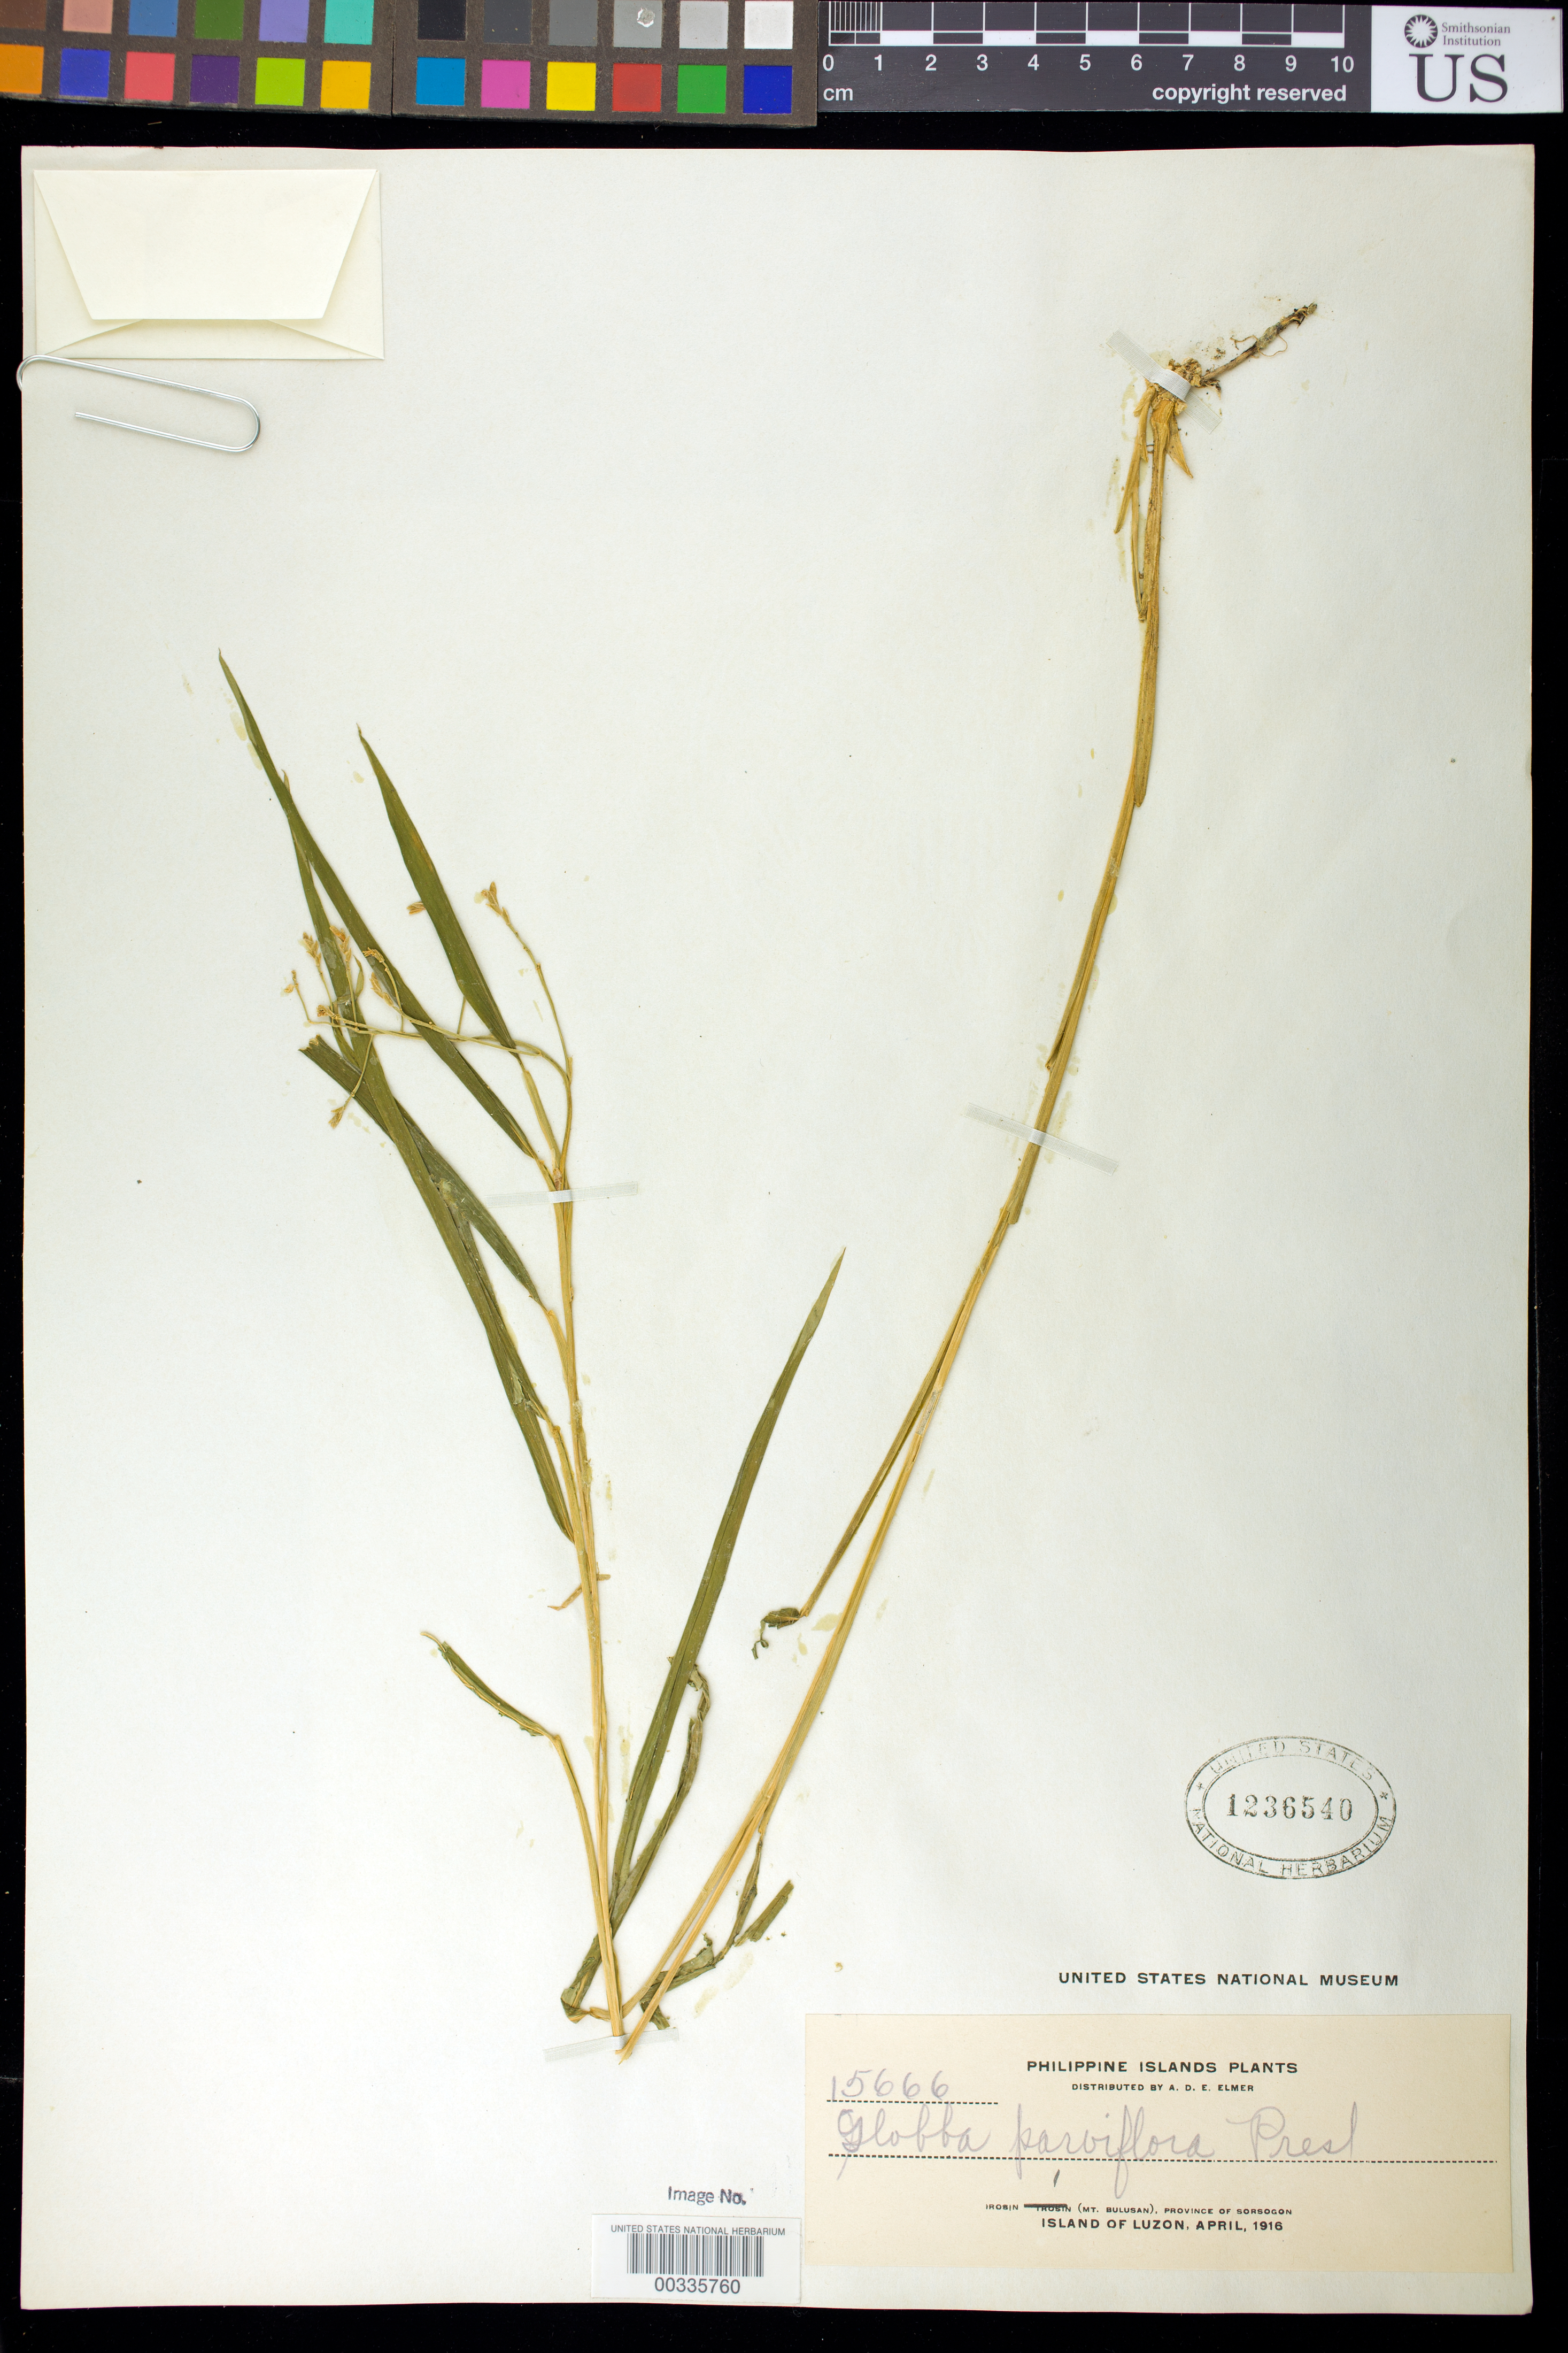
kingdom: Plantae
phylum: Tracheophyta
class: Liliopsida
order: Zingiberales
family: Zingiberaceae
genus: Globba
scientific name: Globba parviflora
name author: C. Presl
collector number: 15666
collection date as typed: Apr 1916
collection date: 1916-04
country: Philippines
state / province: Bicol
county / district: Sorsogon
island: Luzon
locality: Irosin (Mt. Bulusan)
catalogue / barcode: US 1236540